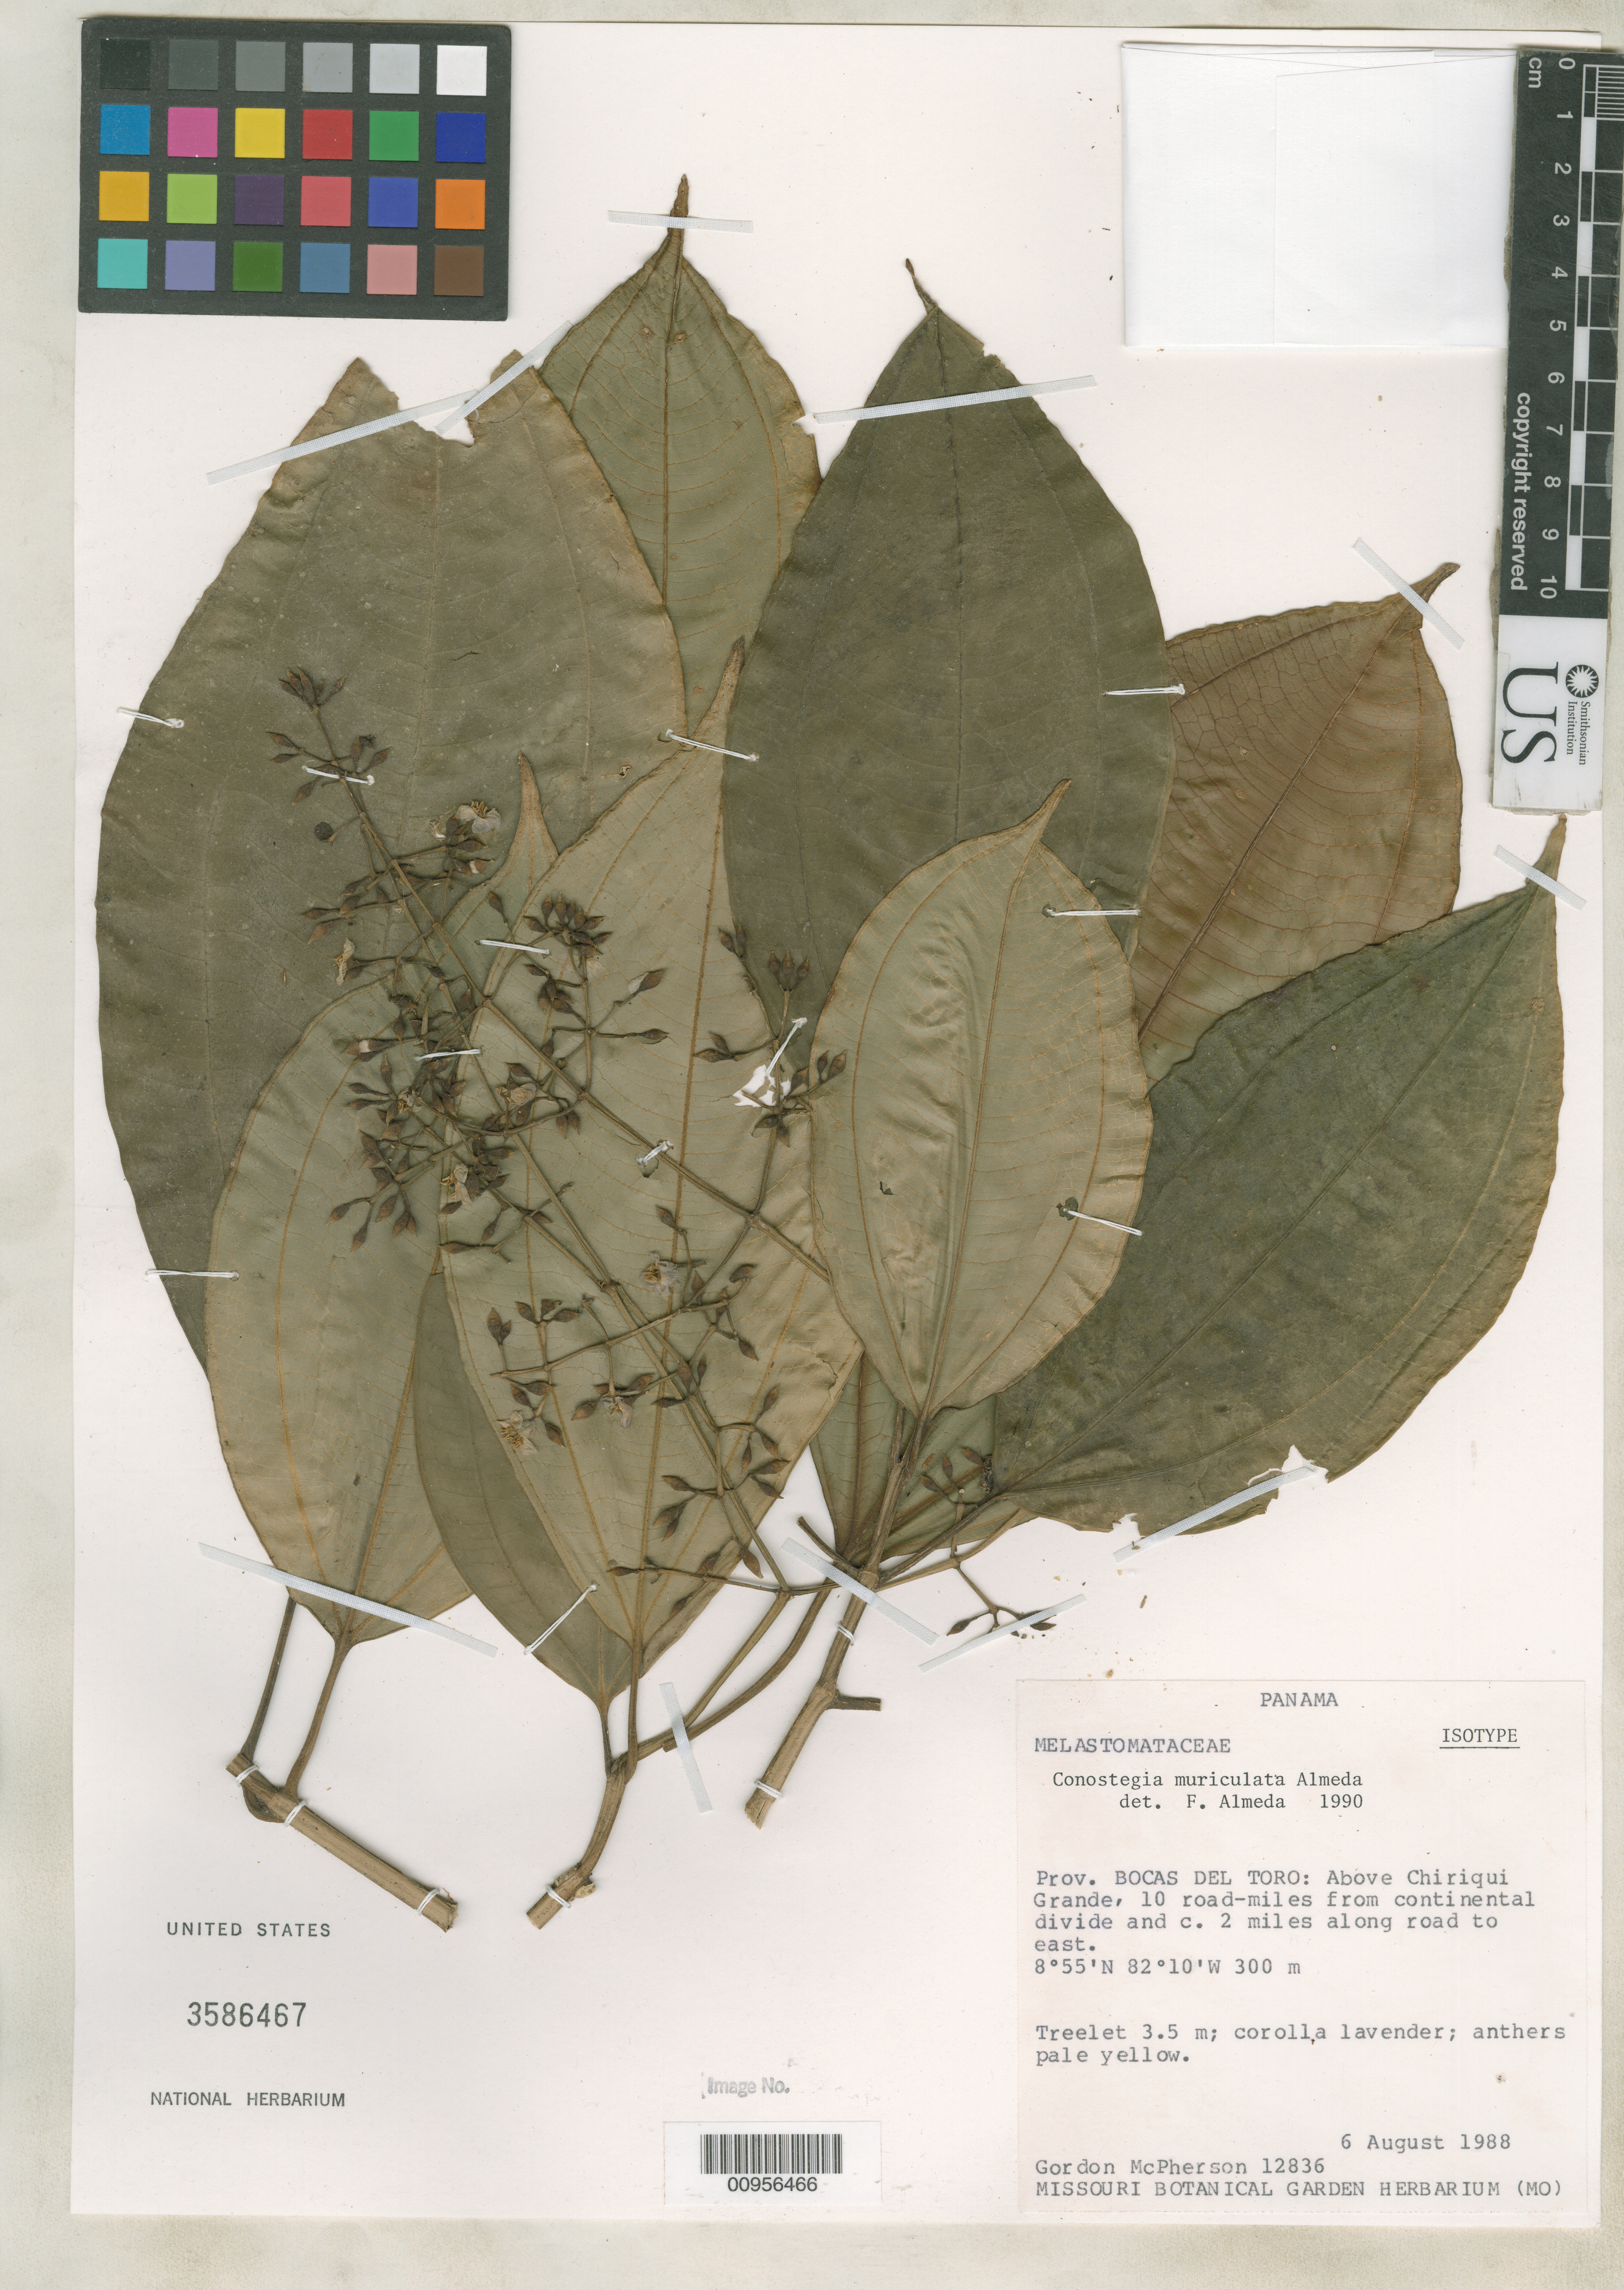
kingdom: Plantae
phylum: Tracheophyta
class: Magnoliopsida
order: Myrtales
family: Melastomataceae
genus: Conostegia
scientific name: Conostegia muriculata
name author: Almeda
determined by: Almeda, F.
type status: Isotype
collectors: G. D. McPherson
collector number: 12836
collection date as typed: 06 Aug 1988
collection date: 1988-08-06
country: Panama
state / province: Bocas del Toro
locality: Prov. Bocas del Toro: above Chiriqui Grande, 10 road-miles from continental divide and c. 2 miles along road to east.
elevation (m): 300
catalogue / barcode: US 3586467